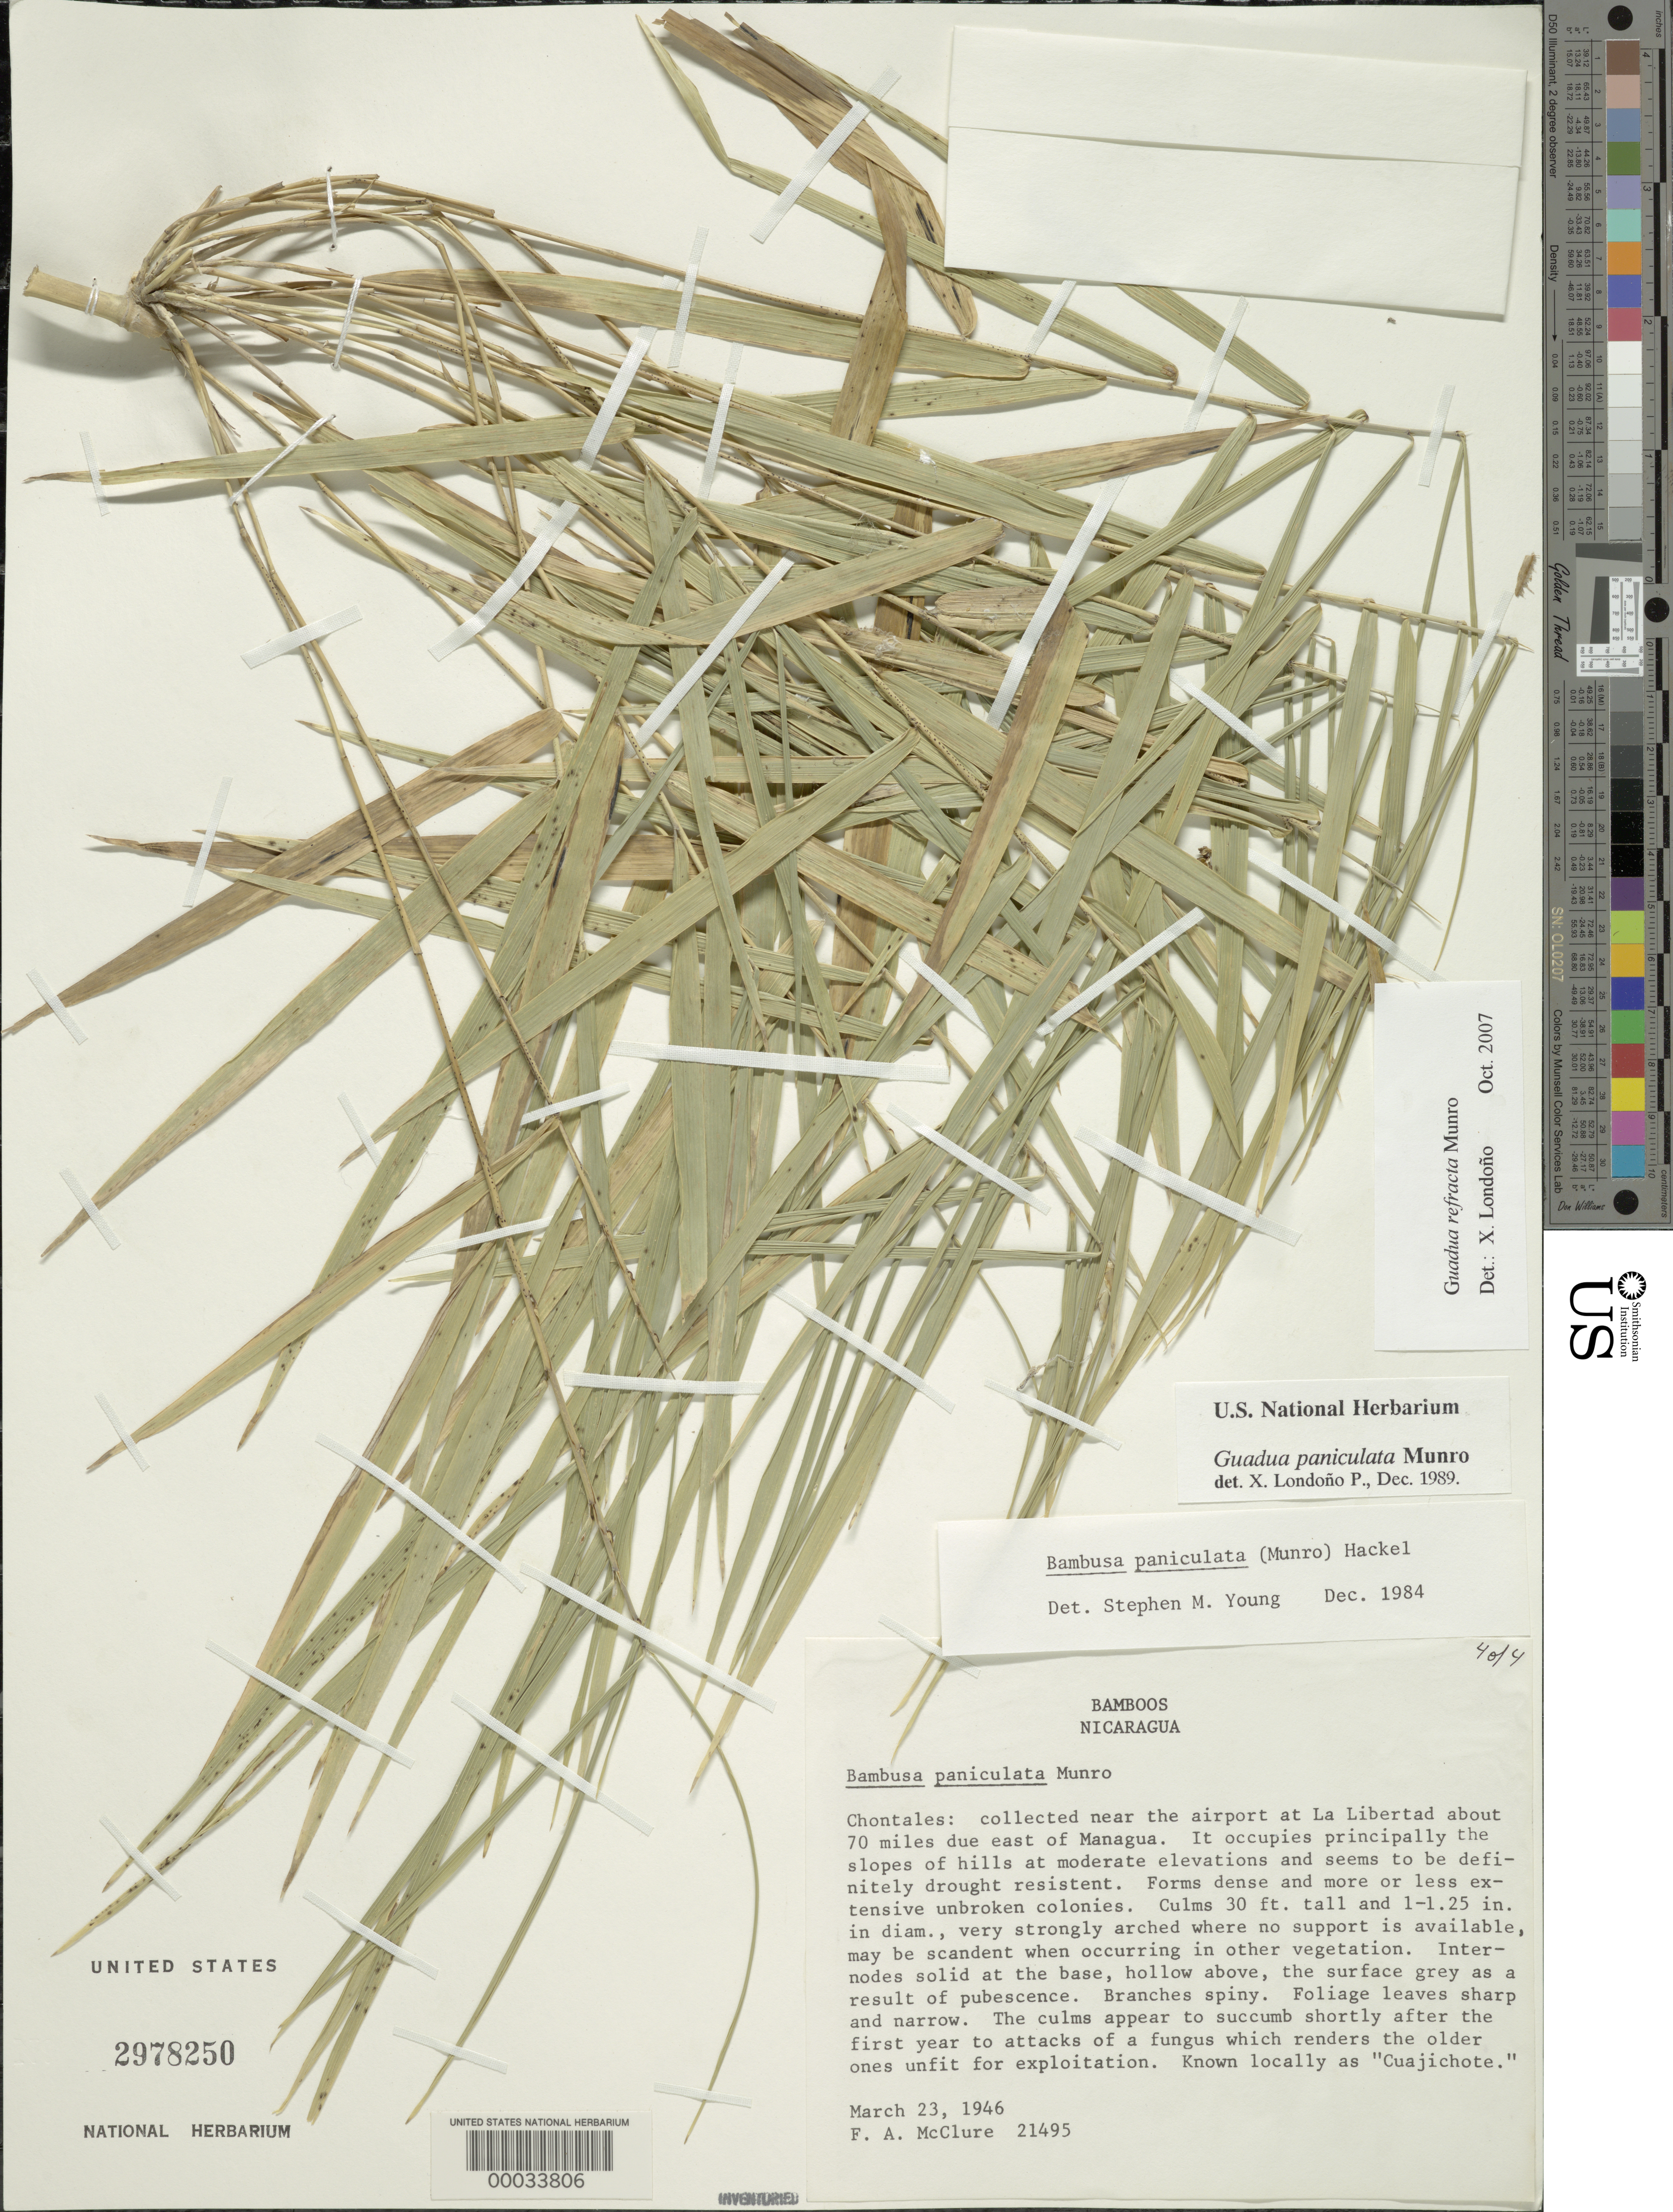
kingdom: Plantae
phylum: Tracheophyta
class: Liliopsida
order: Poales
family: Poaceae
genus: Guadua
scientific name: Guadua refracta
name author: Munro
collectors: F. A. McClure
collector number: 21495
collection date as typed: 23 Mar 1946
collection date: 1946-03-23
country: Nicaragua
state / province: Chontales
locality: Near the airport at la libertad about 70 mi due e of managua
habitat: Slopes of hills at moderate elevations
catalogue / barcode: US 2978250